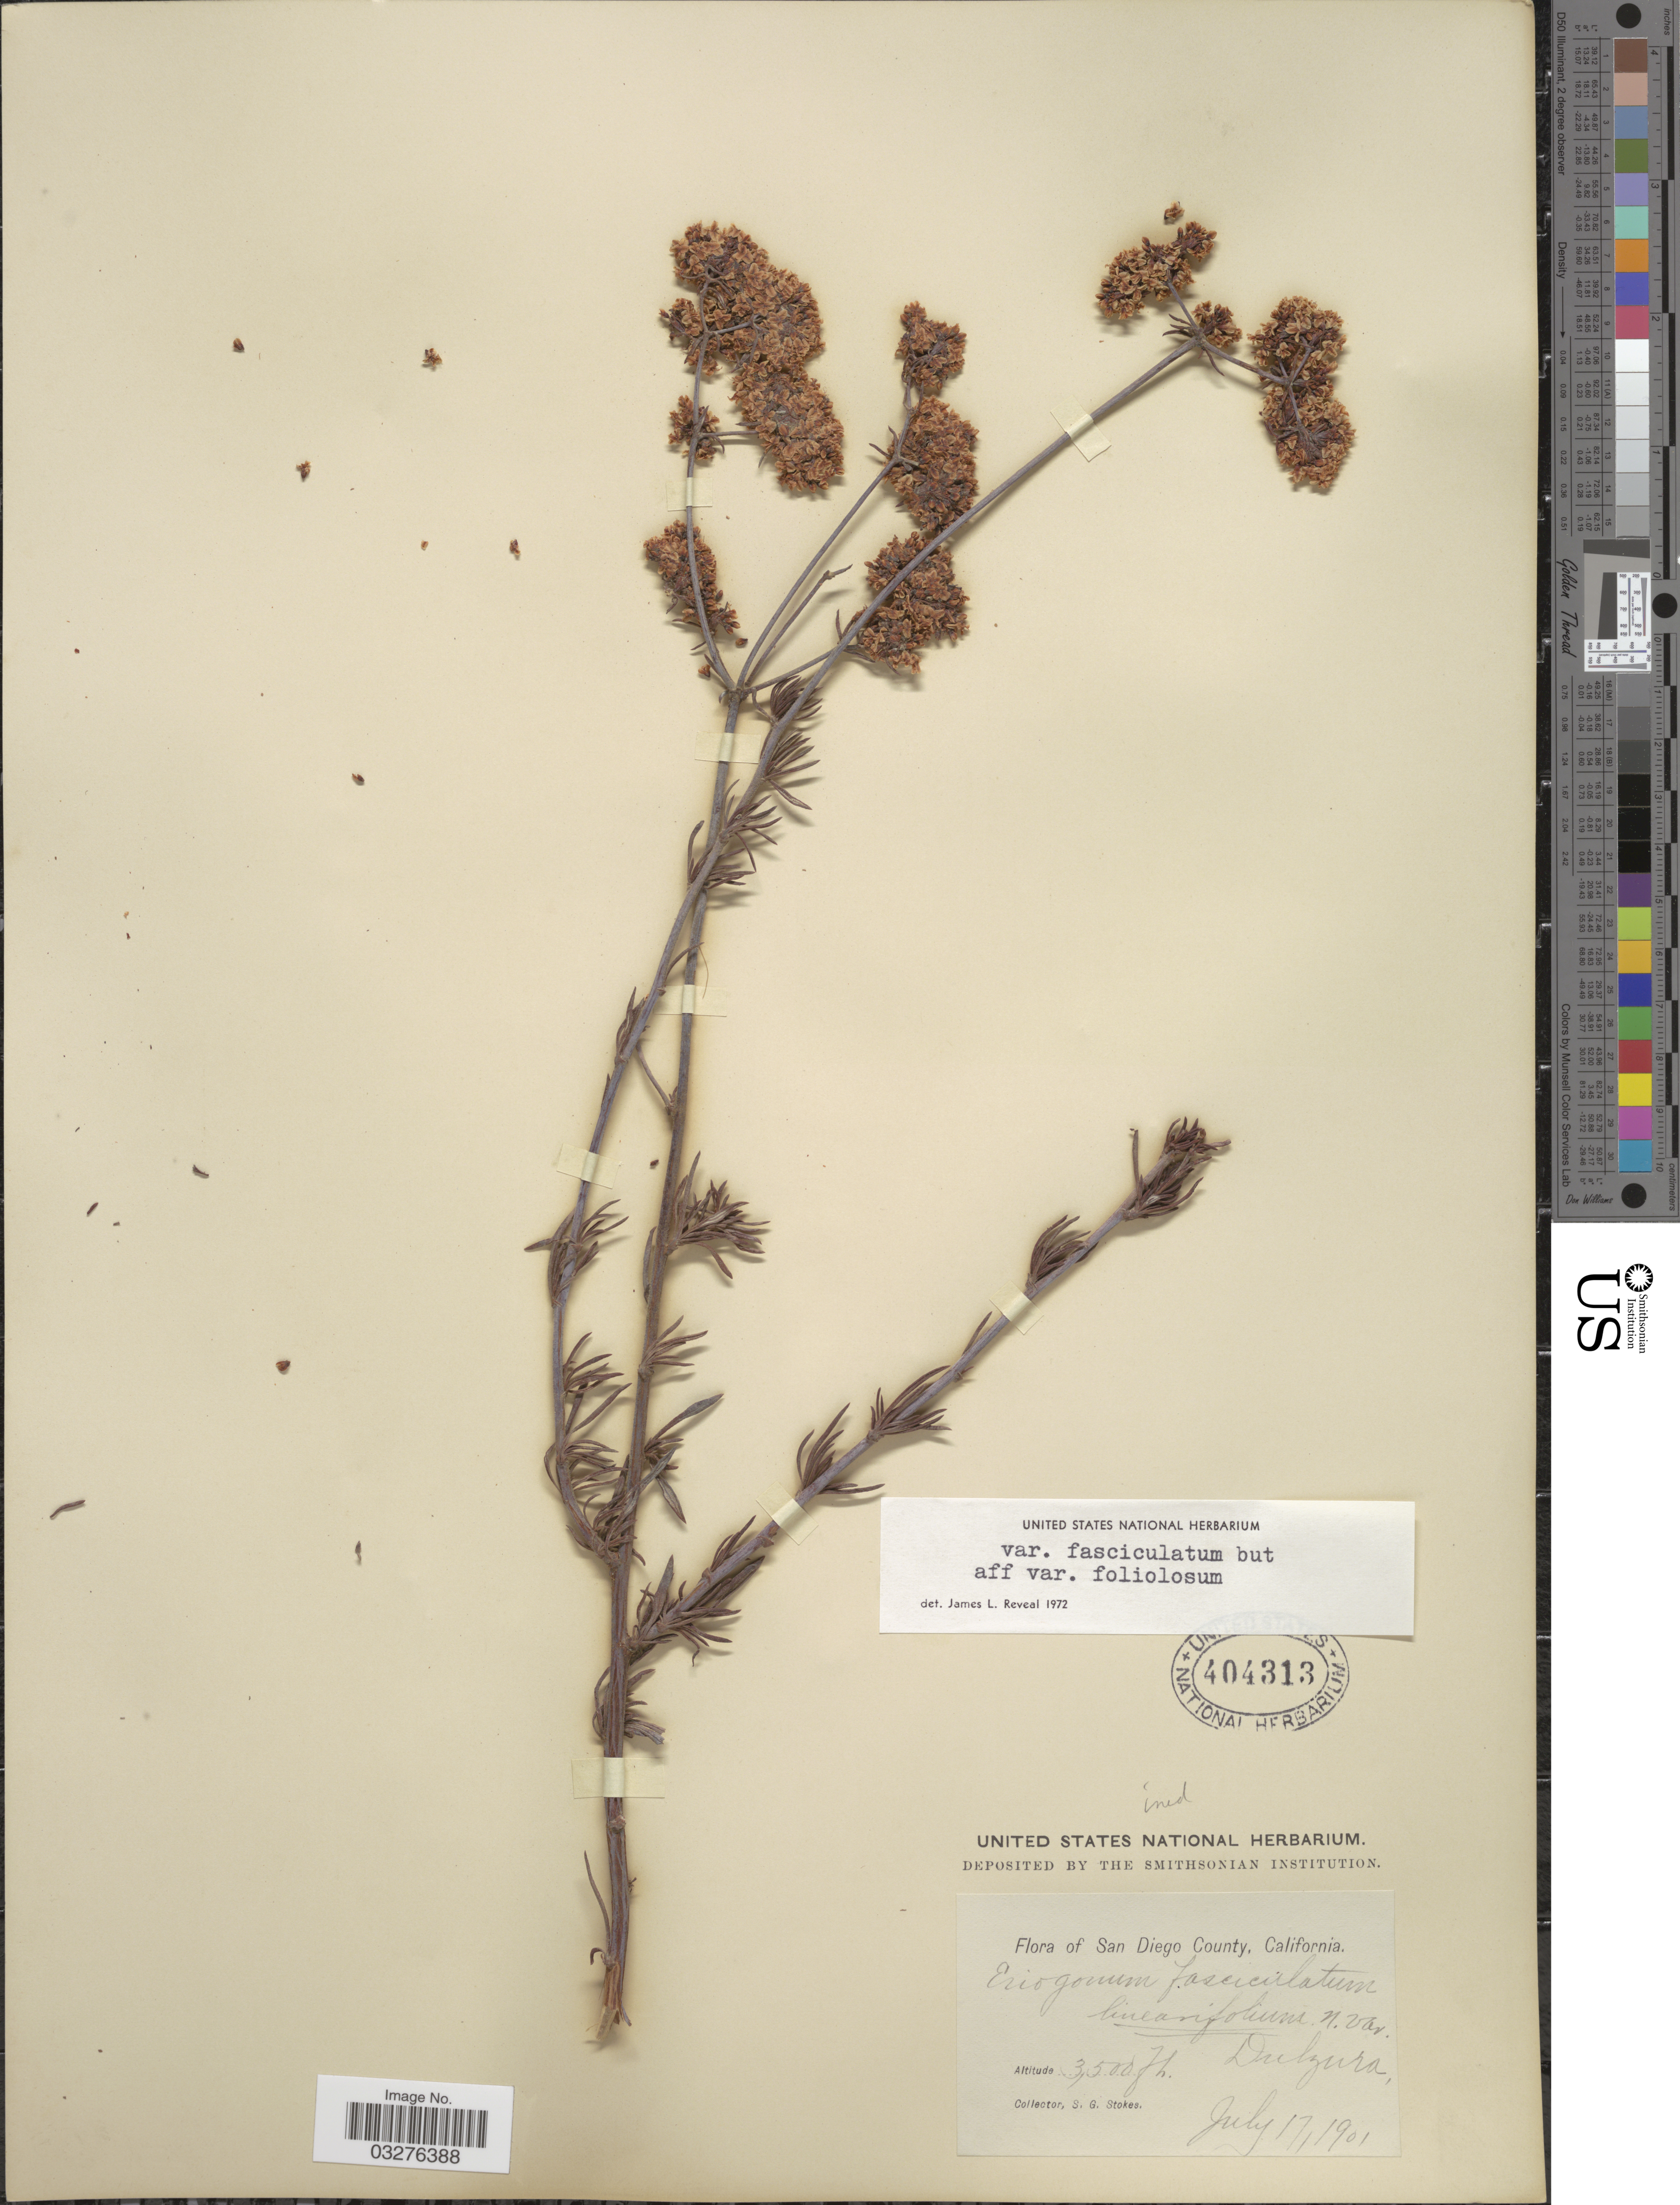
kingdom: Plantae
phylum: Tracheophyta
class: Magnoliopsida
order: Caryophyllales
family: Polygonaceae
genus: Eriogonum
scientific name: Eriogonum fasciculatum var. fasciculatum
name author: Benth.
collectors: S. G. Stokes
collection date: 1901-07-17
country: United States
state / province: California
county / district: San Diego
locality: San Diego County, Dulzura.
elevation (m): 1067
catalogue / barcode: US 404313